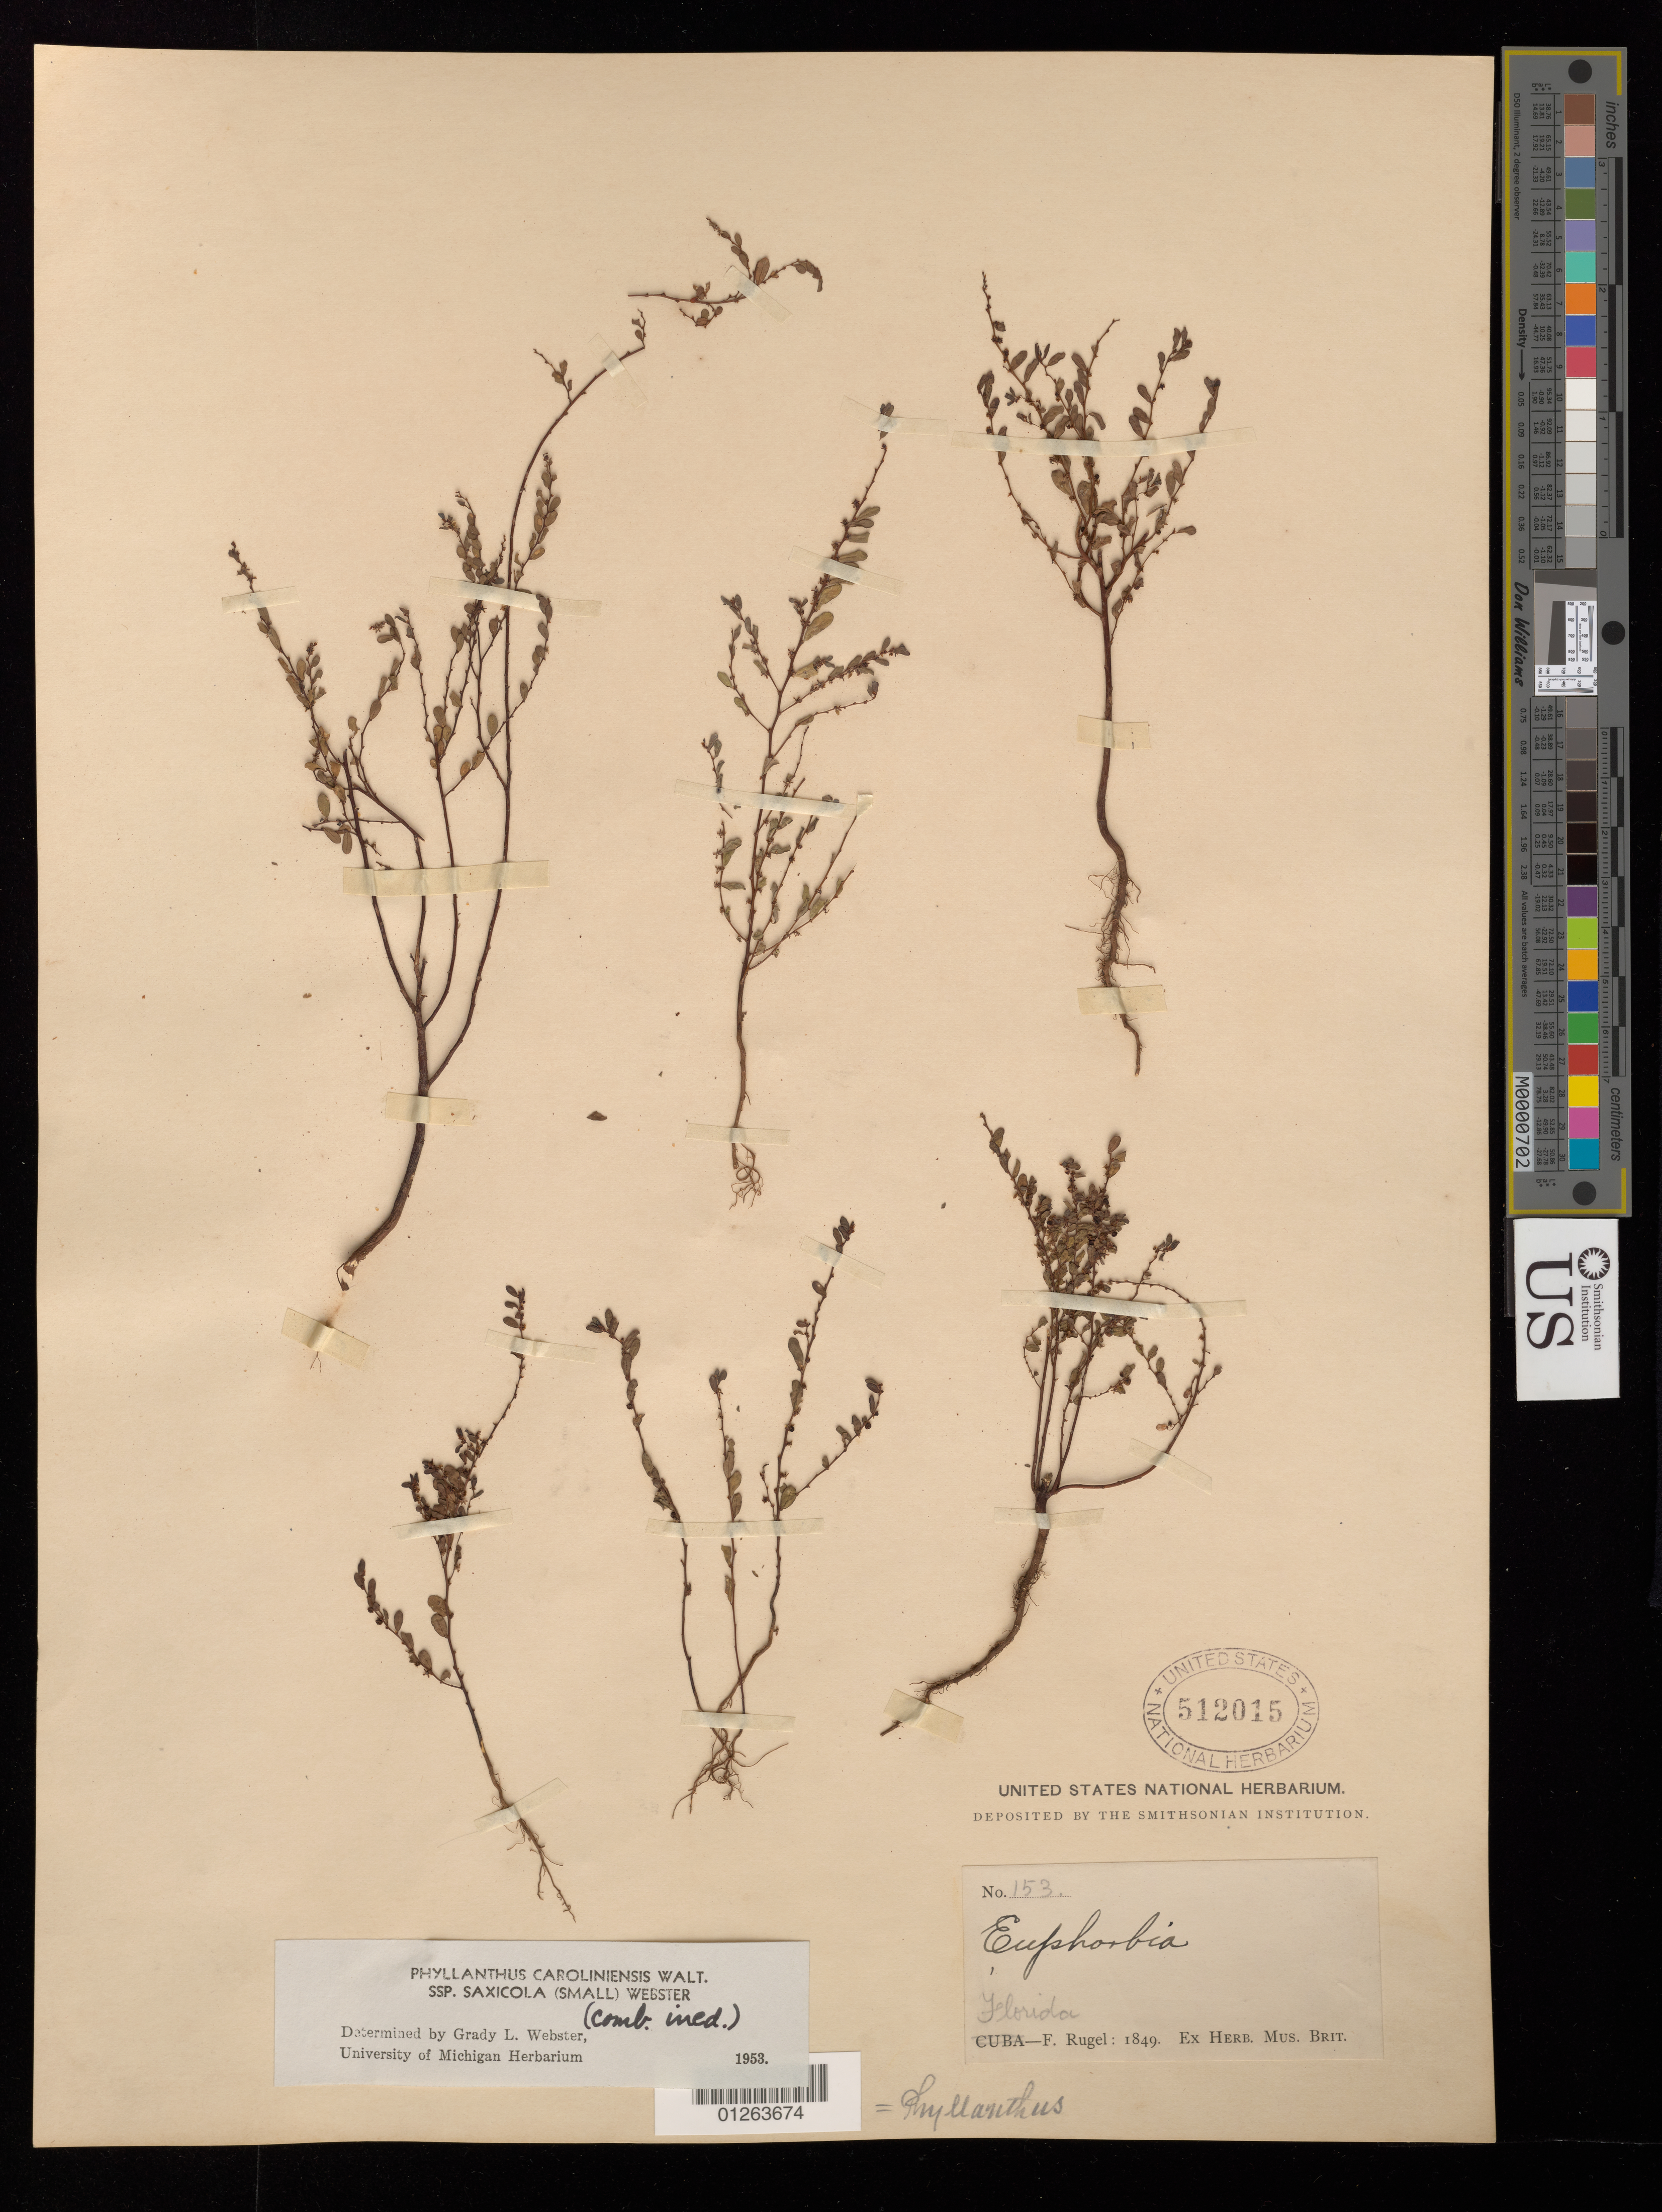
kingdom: Plantae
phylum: Tracheophyta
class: Magnoliopsida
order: Malpighiales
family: Phyllanthaceae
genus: Phyllanthus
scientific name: Phyllanthus caroliniensis subsp. saxicola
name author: (Small) G.L. Webster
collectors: F. Rugel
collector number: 153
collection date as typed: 1849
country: United States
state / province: Florida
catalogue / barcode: US 512015